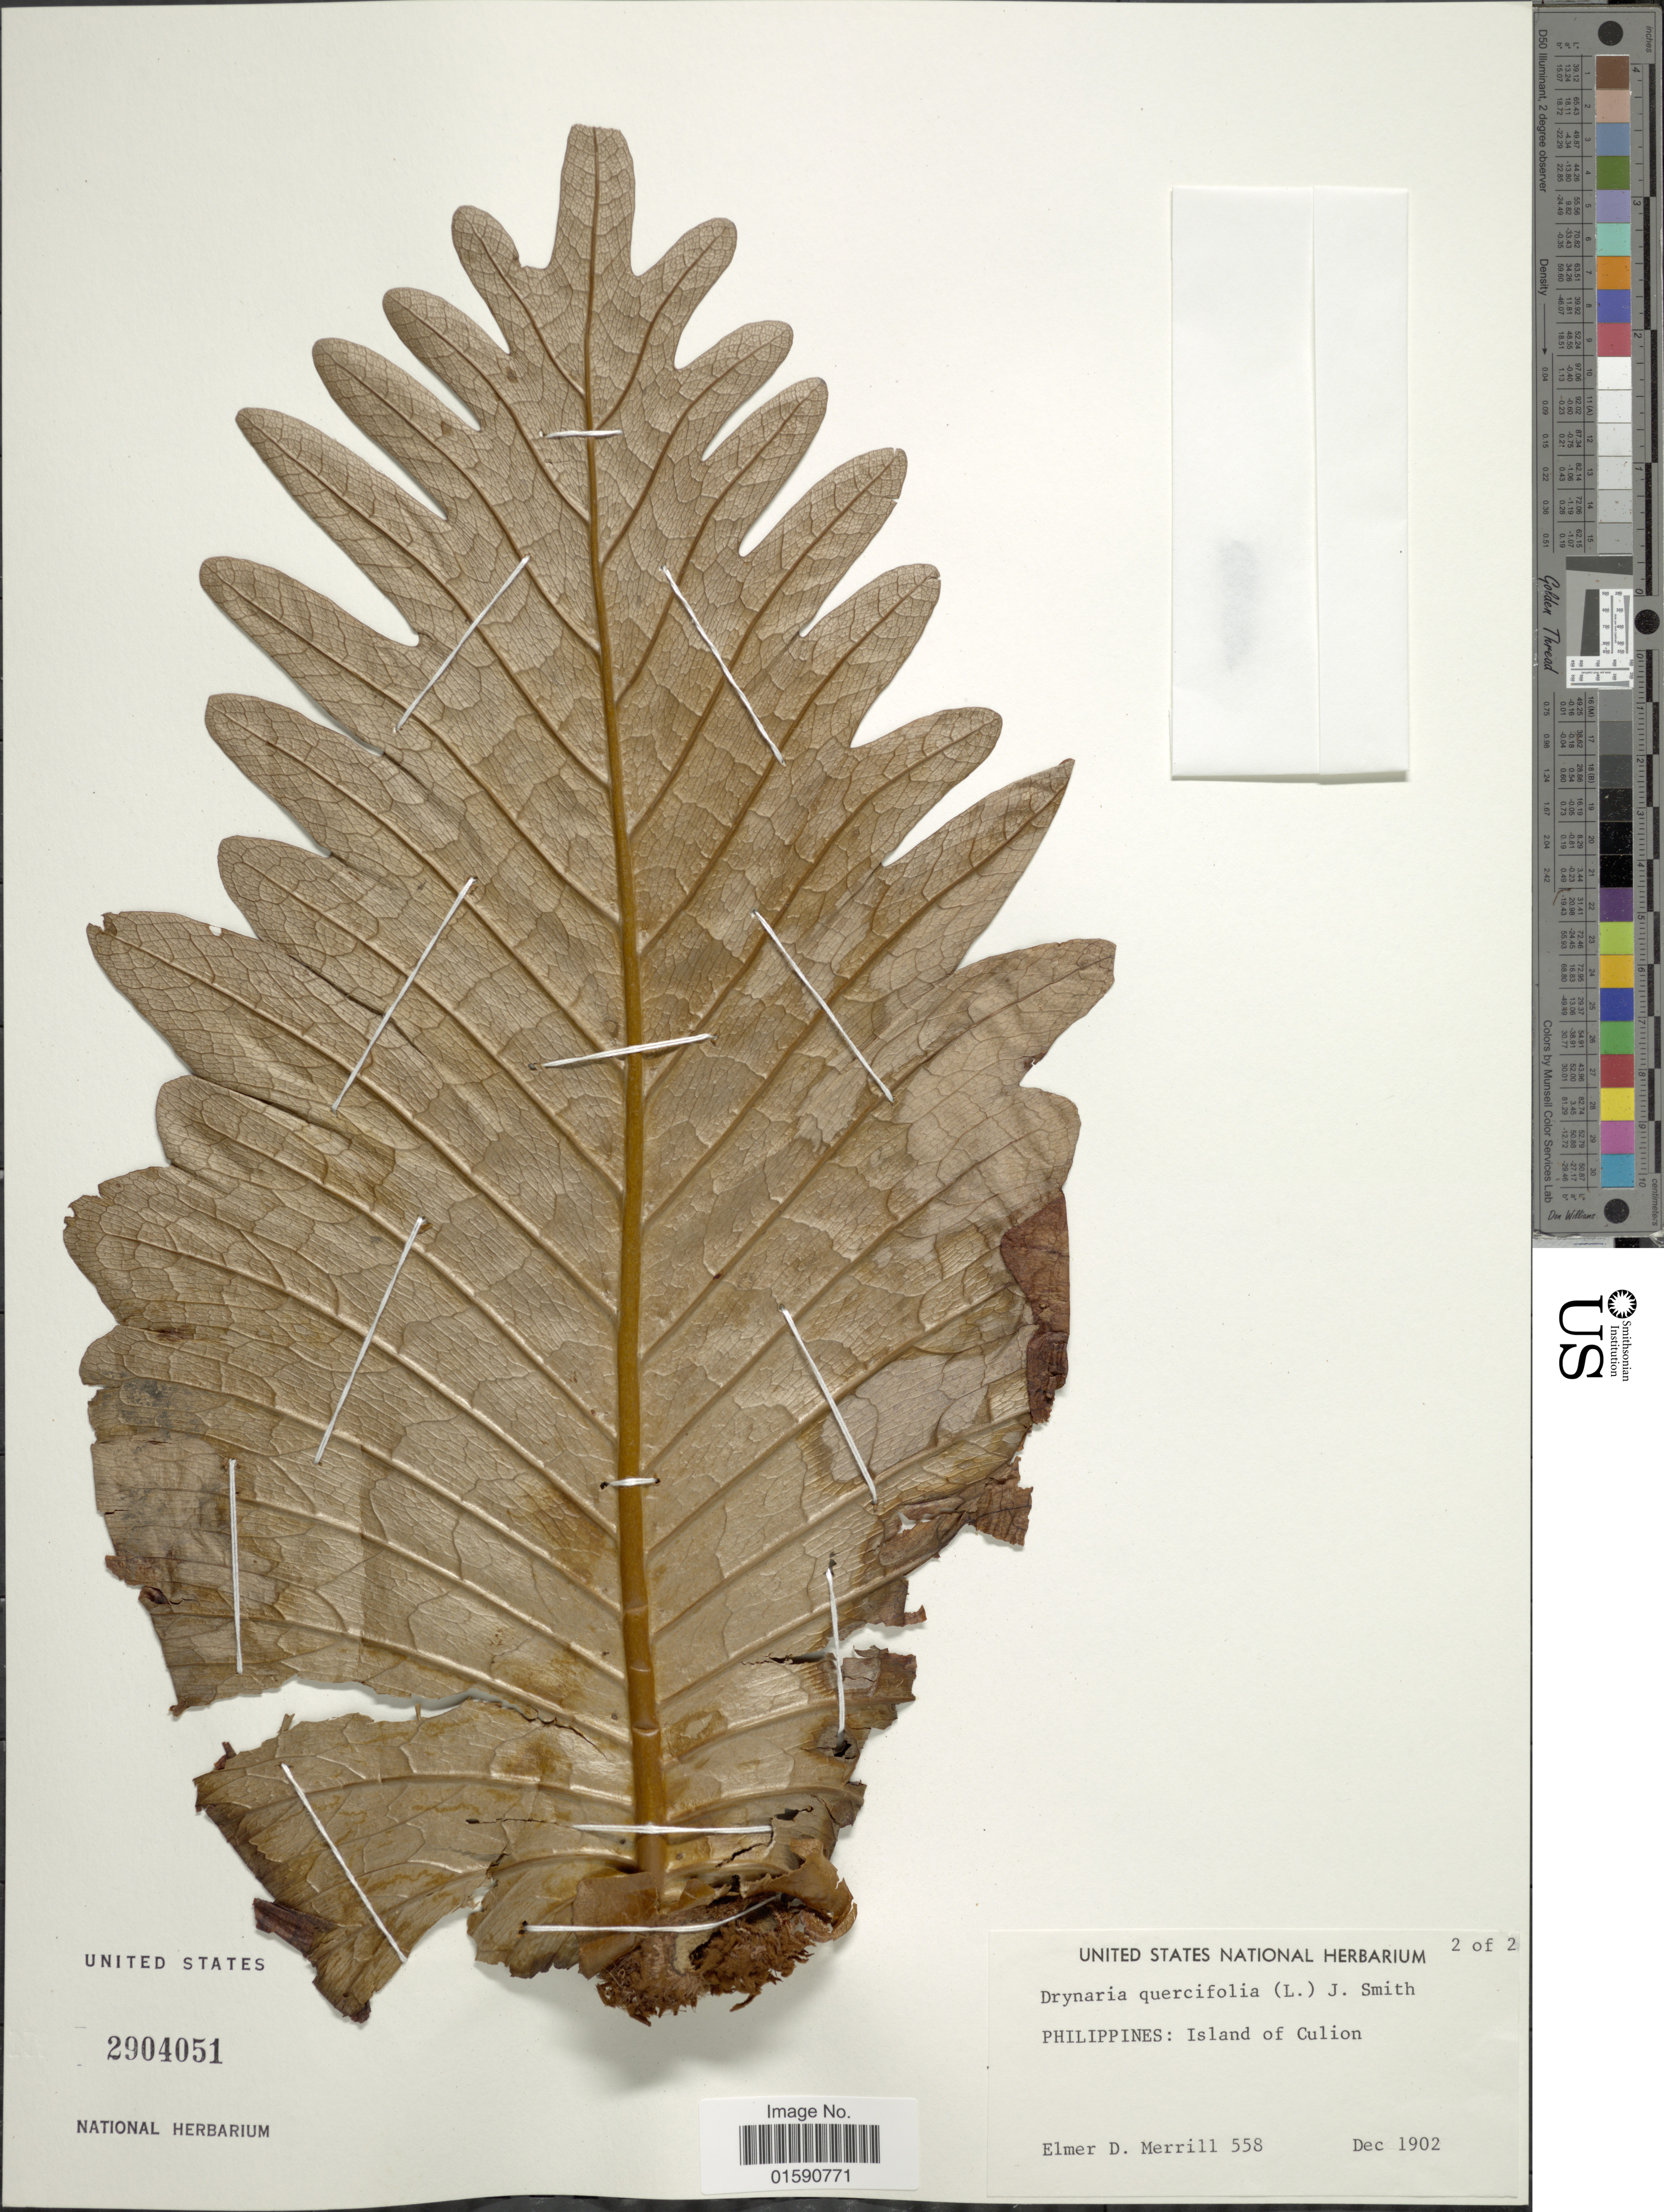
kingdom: Plantae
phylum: Tracheophyta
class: Polypodiopsida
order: Polypodiales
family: Polypodiaceae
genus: Drynaria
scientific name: Drynaria quercifolia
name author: (L.) J. Sm.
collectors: E. D. Merrill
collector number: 558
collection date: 1902-12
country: Philippines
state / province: Mimaropa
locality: Philippines: Island of Culion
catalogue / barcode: US 2904051